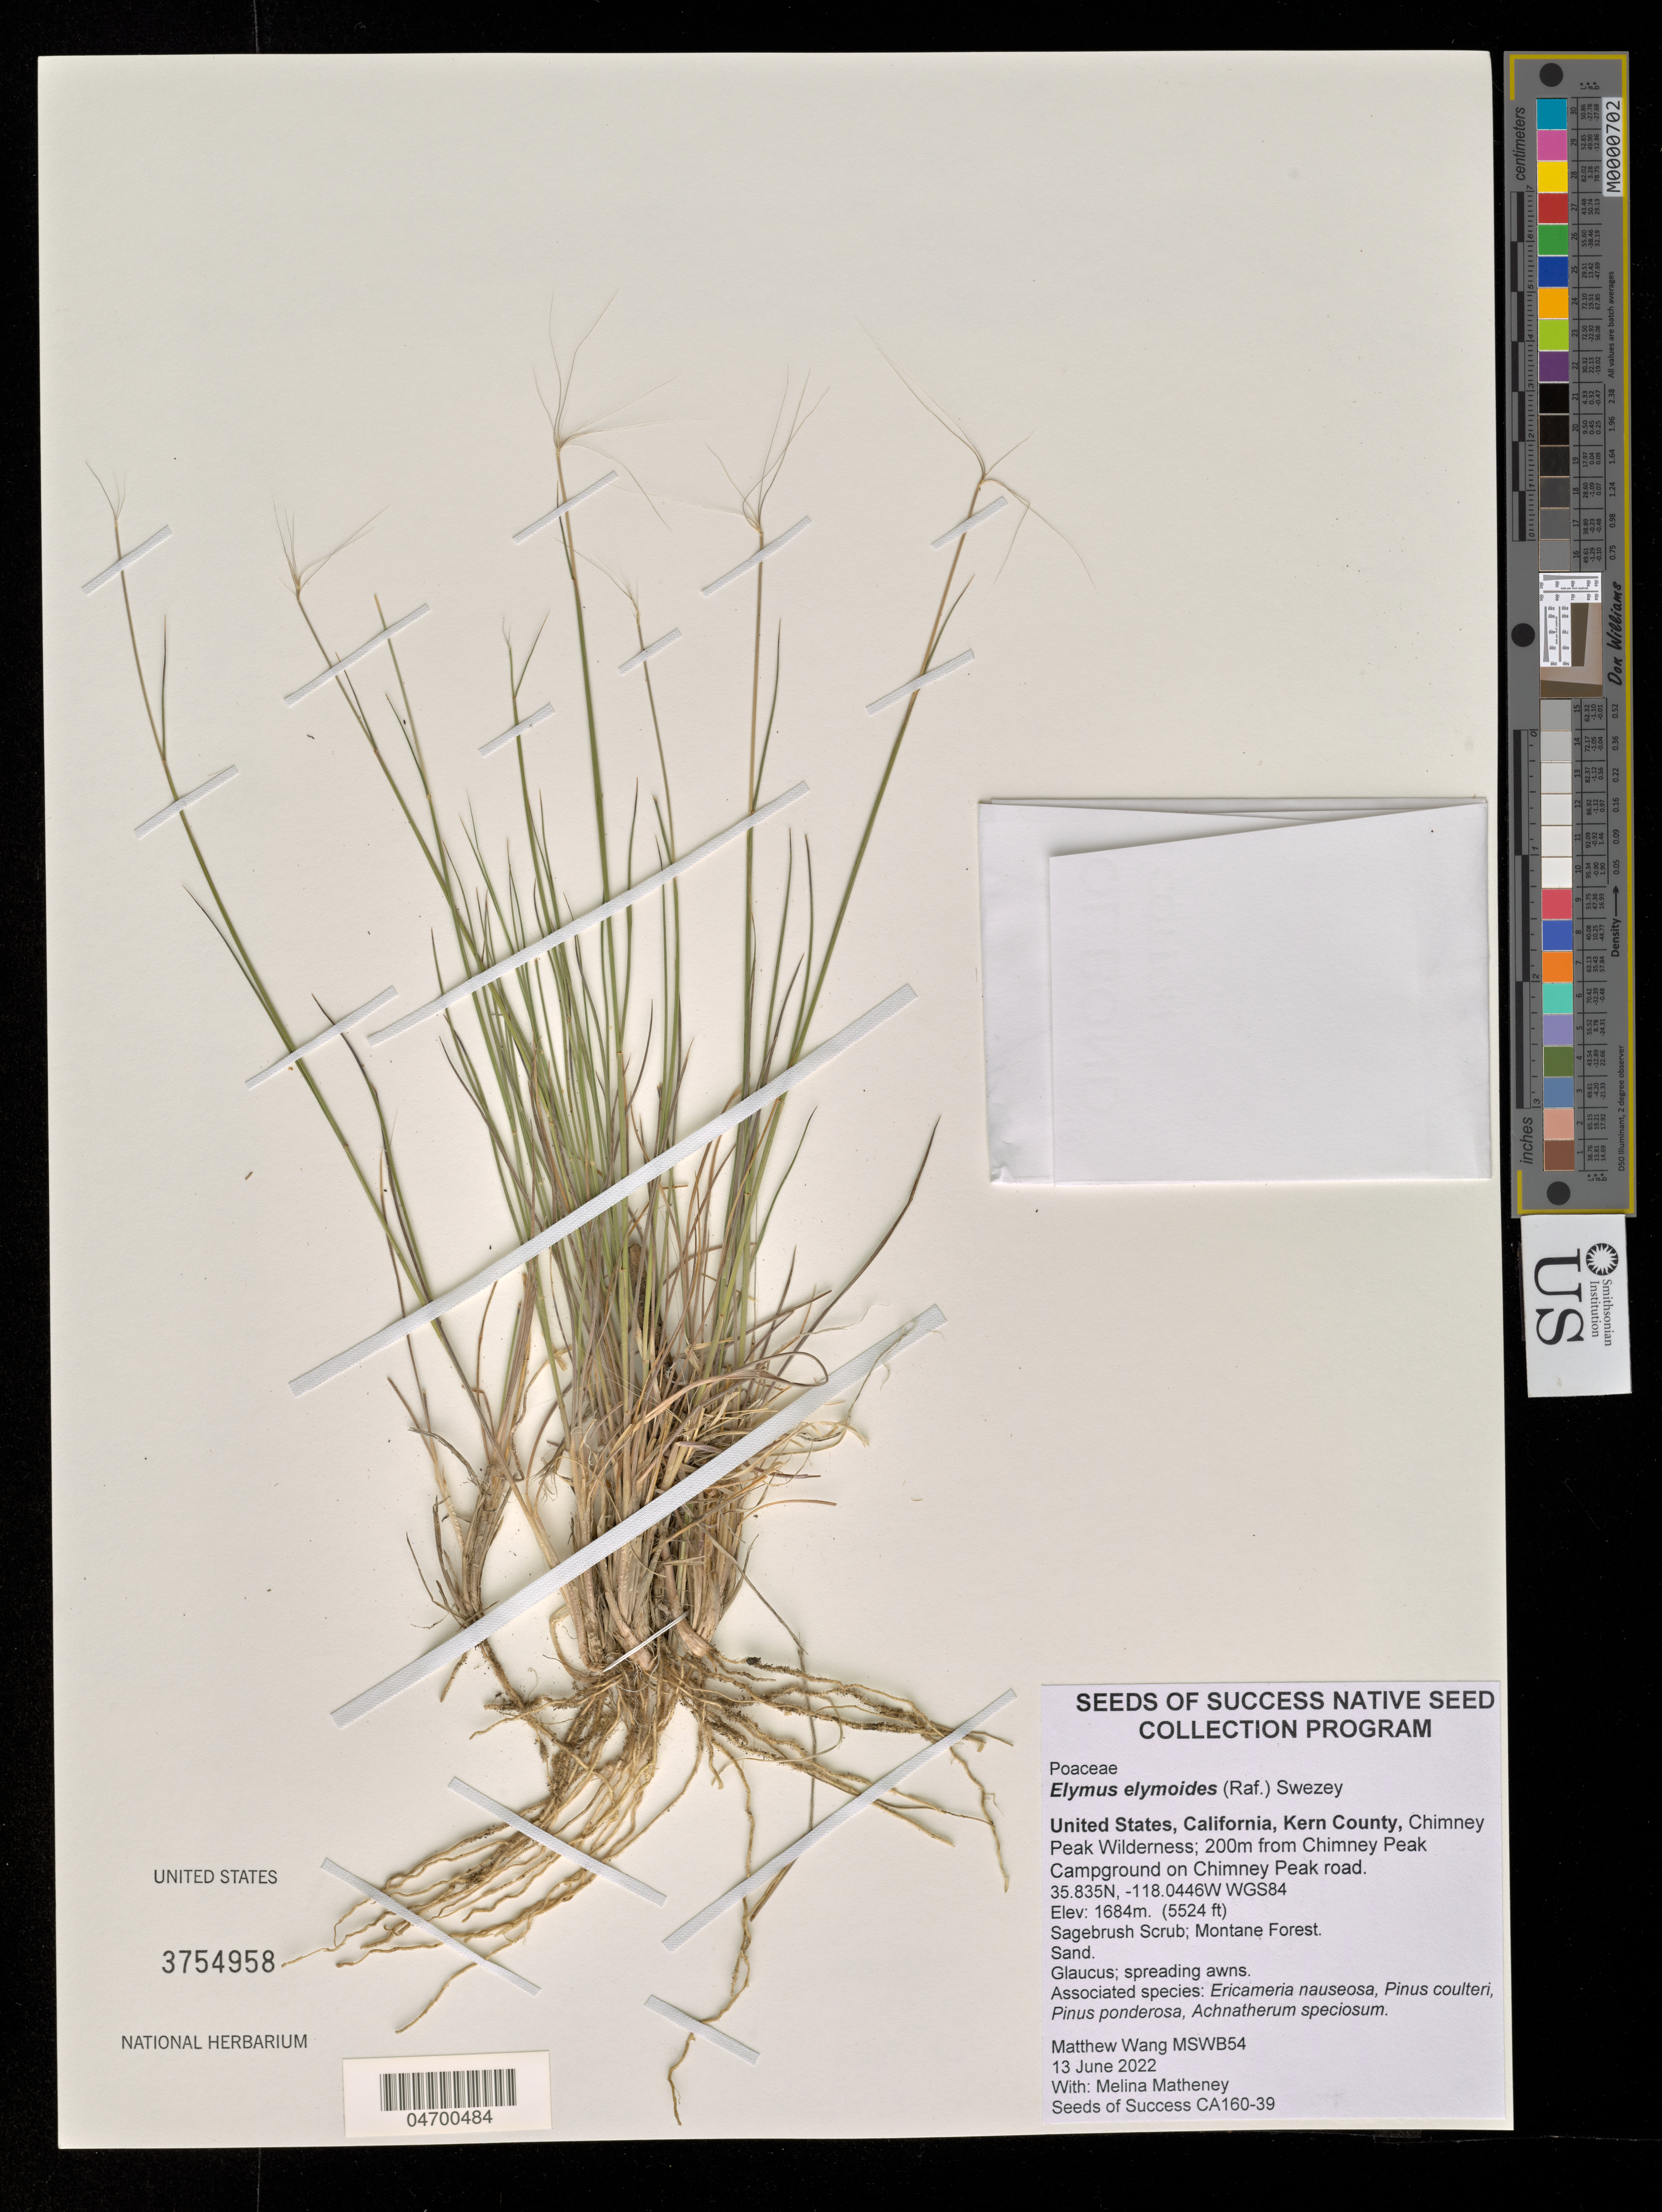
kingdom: Plantae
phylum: Tracheophyta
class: Liliopsida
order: Poales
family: Poaceae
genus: Elymus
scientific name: Elymus elymoides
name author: (Raf.) Swezey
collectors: M. Wang & M. Matheney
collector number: MSWB54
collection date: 2022-06-13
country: United States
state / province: California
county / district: Kern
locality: Kern County, Chimney Peak Wilderness; 200m from Chimney Peak Campground on Chimney Peak road.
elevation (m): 1684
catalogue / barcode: US 3754958